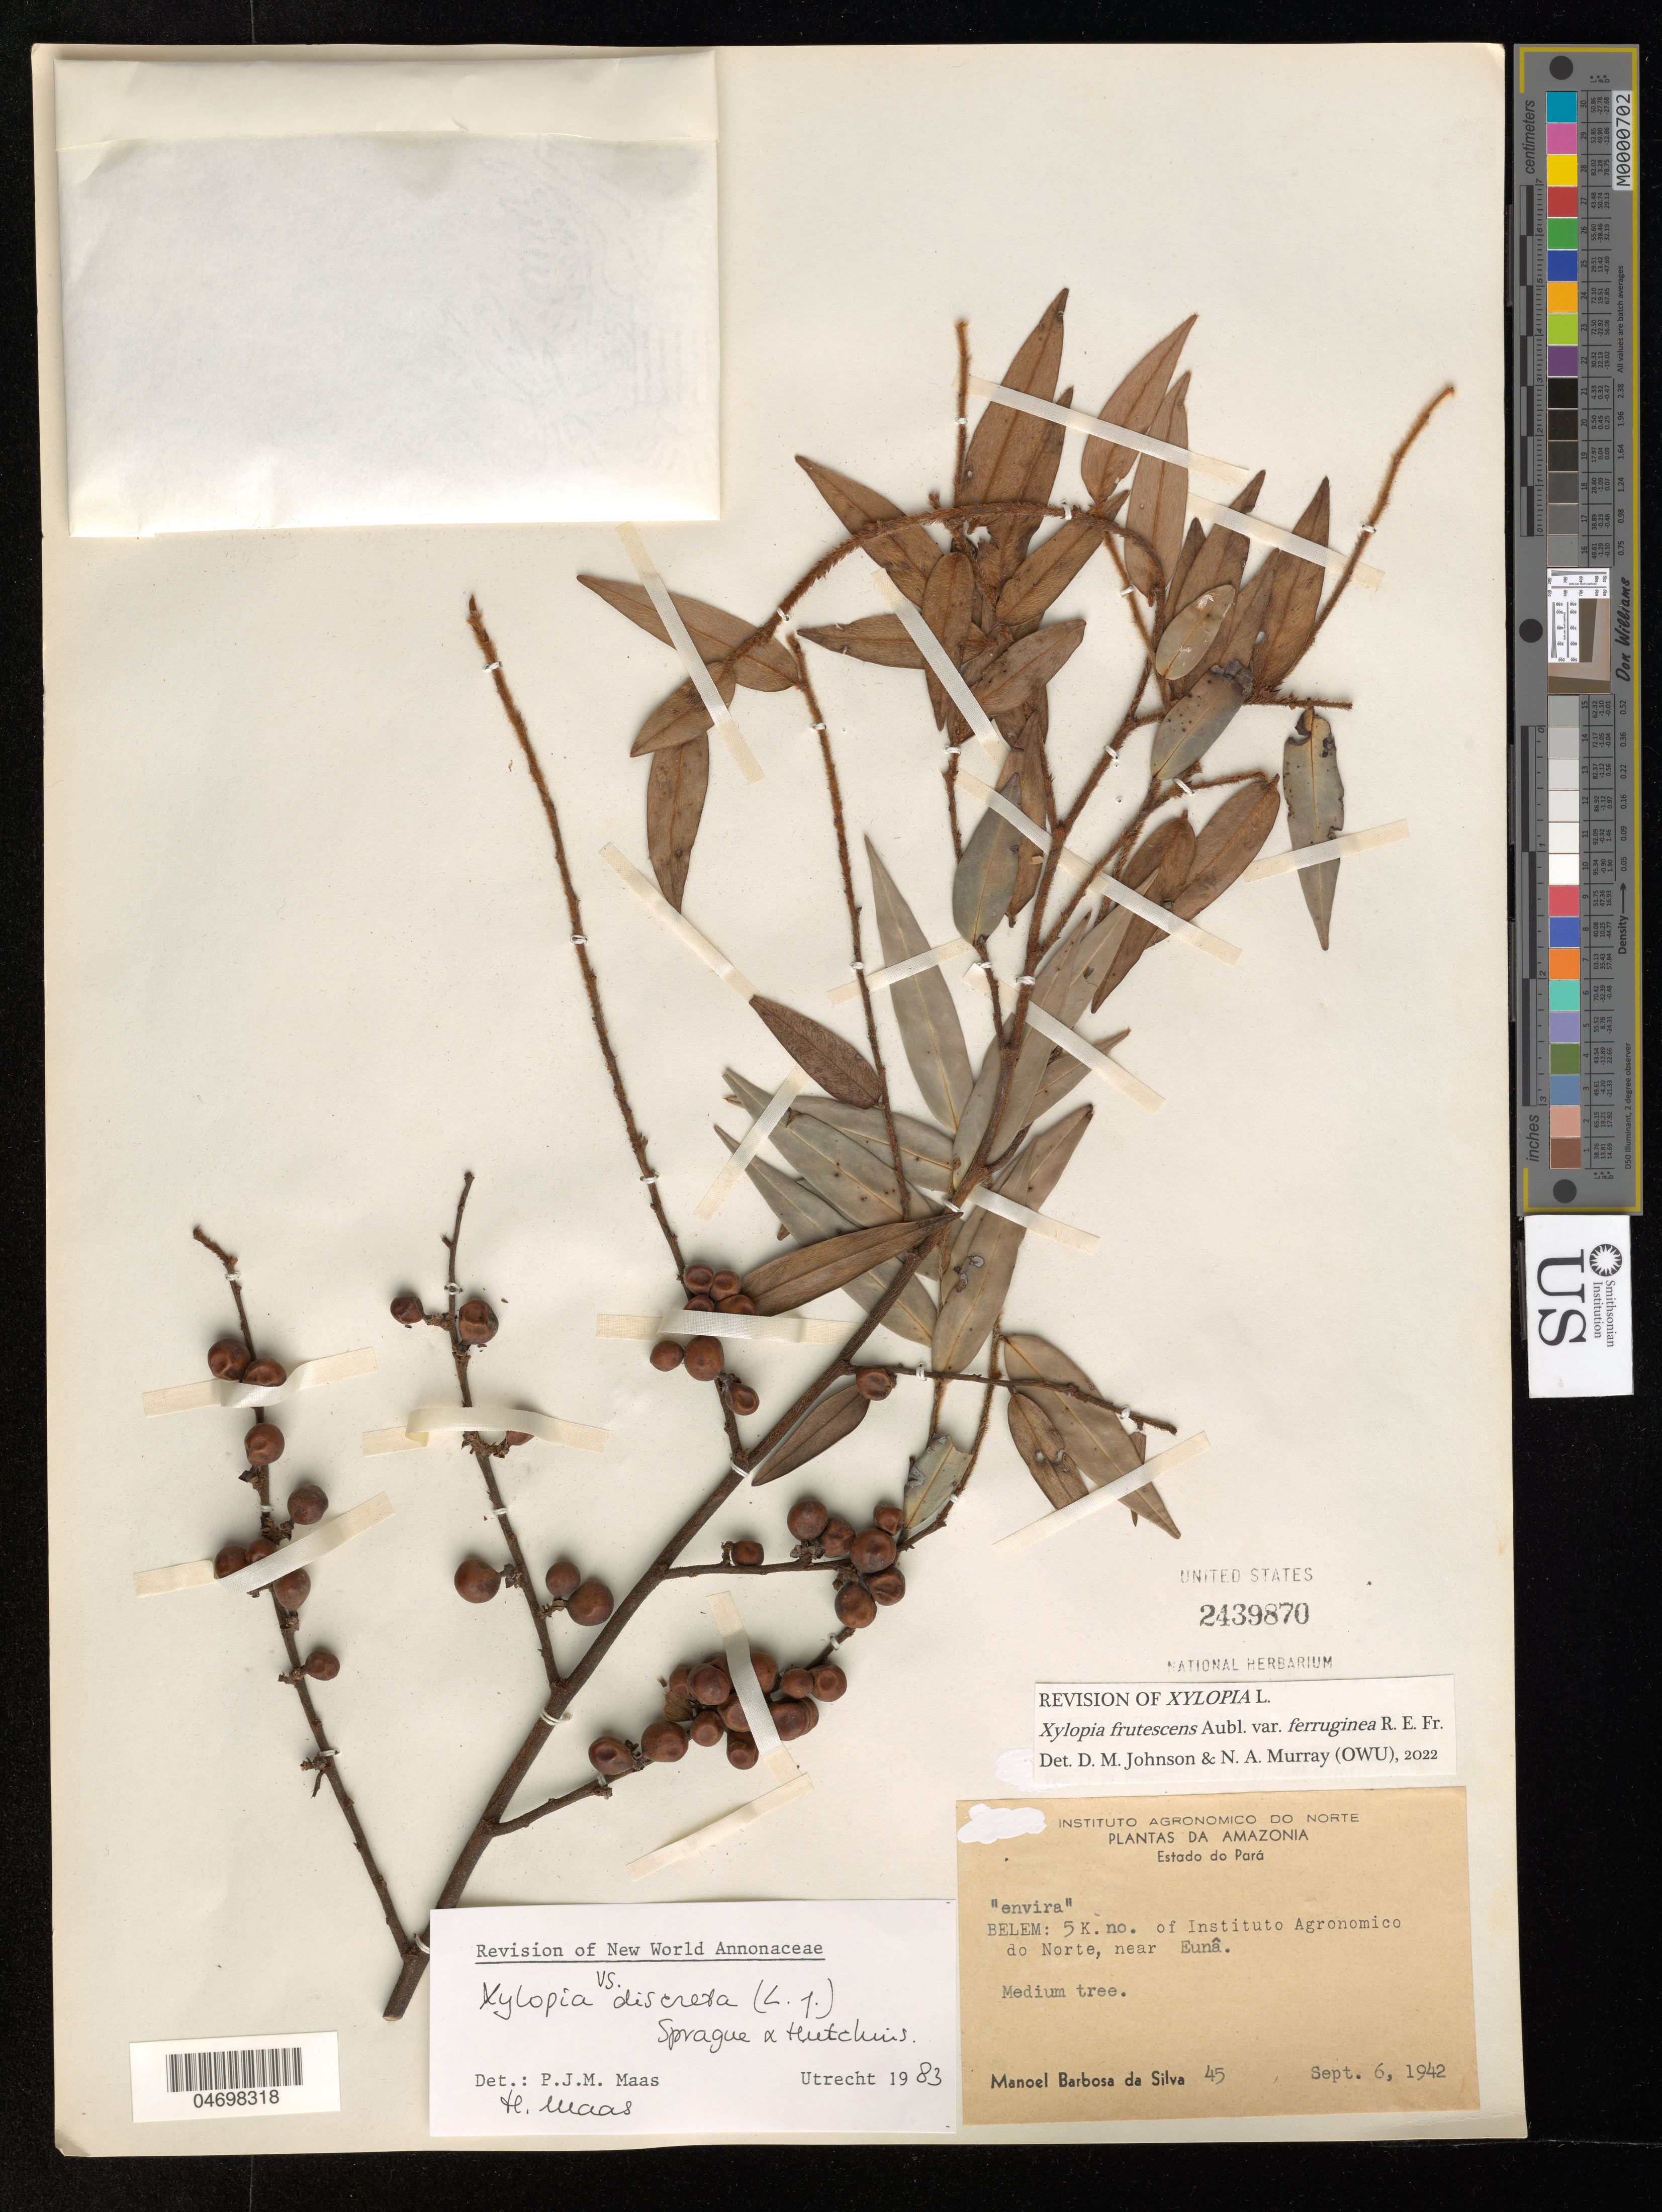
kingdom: Plantae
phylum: Tracheophyta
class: Magnoliopsida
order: Magnoliales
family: Annonaceae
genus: Xylopia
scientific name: Xylopia frutescens var. ferruginea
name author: R.E. Fr.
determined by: Johnson, D. M.; Murray, N. A.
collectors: M. Silva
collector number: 45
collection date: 1942-09-06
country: Brazil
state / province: Pará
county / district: Belém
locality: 5 km of Instituto Agronomico do Norte, near Eunâ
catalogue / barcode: US 2439870